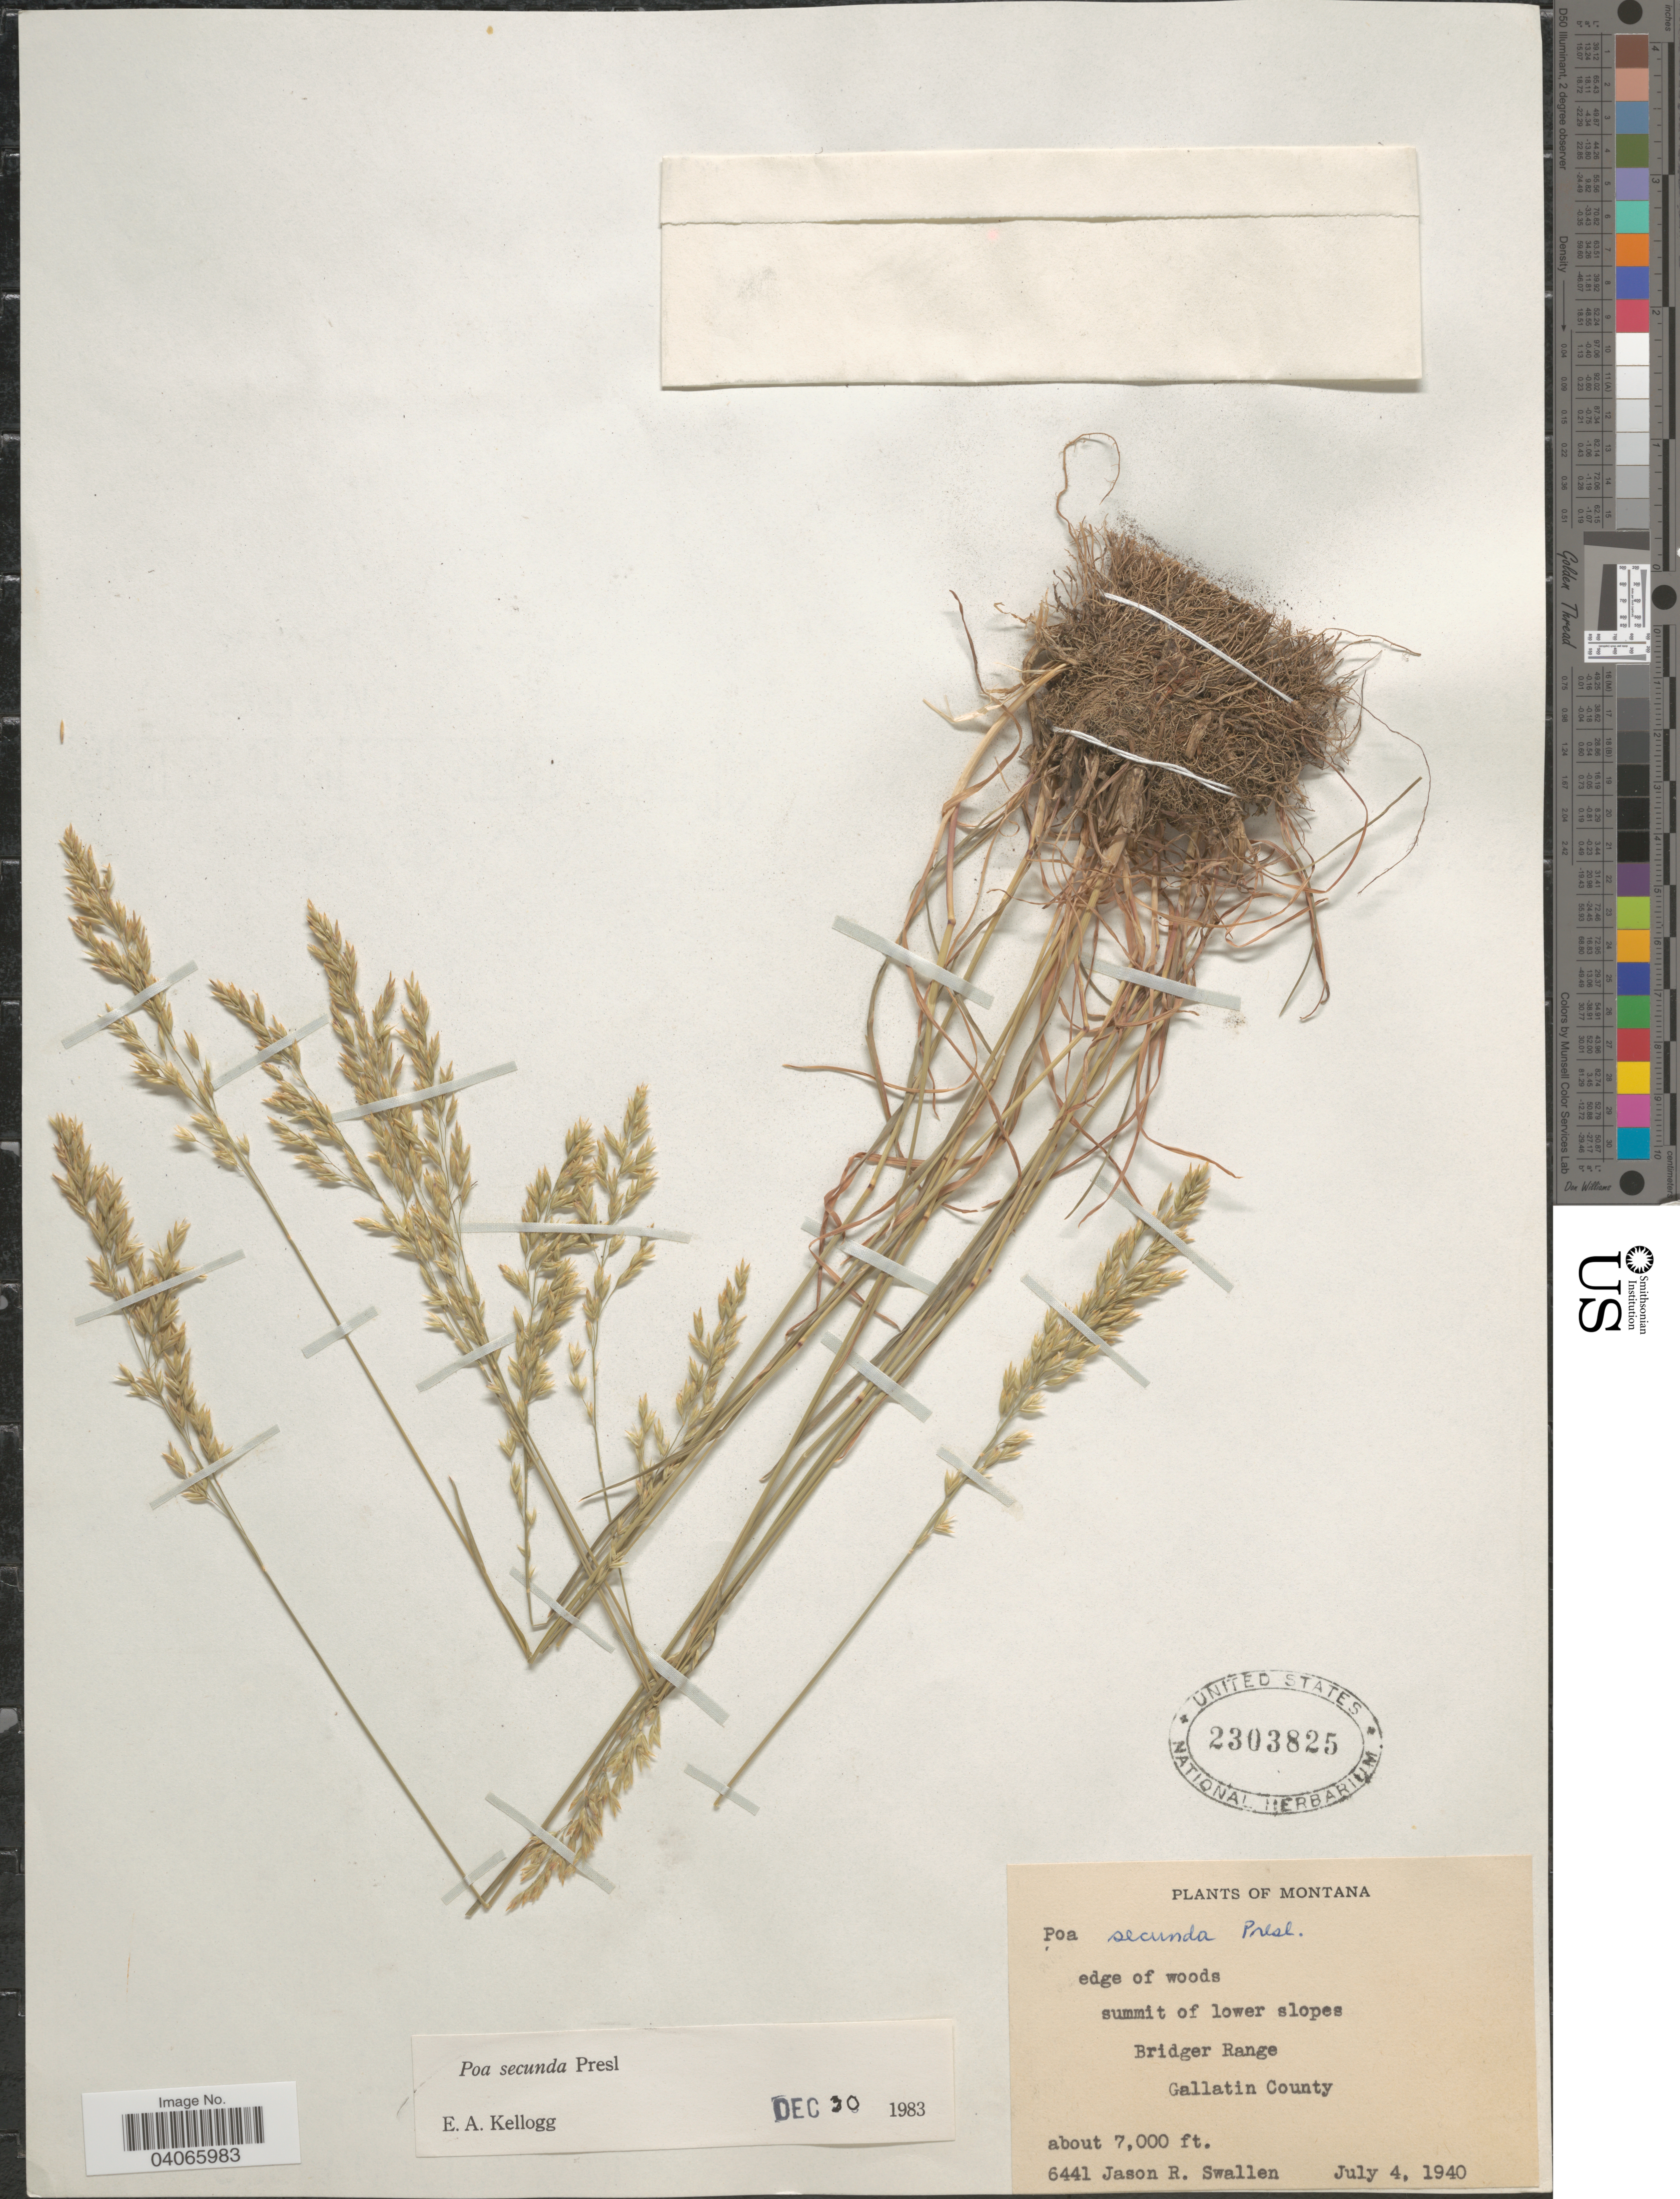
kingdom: Plantae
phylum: Tracheophyta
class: Liliopsida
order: Poales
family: Poaceae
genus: Poa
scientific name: Poa secunda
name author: J. Presl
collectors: J. R. Swallen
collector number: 6441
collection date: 1940-07-04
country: United States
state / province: Montana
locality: Summit of lower slopes. Bridger Range. Gallatin County.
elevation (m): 2134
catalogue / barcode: US 2303825